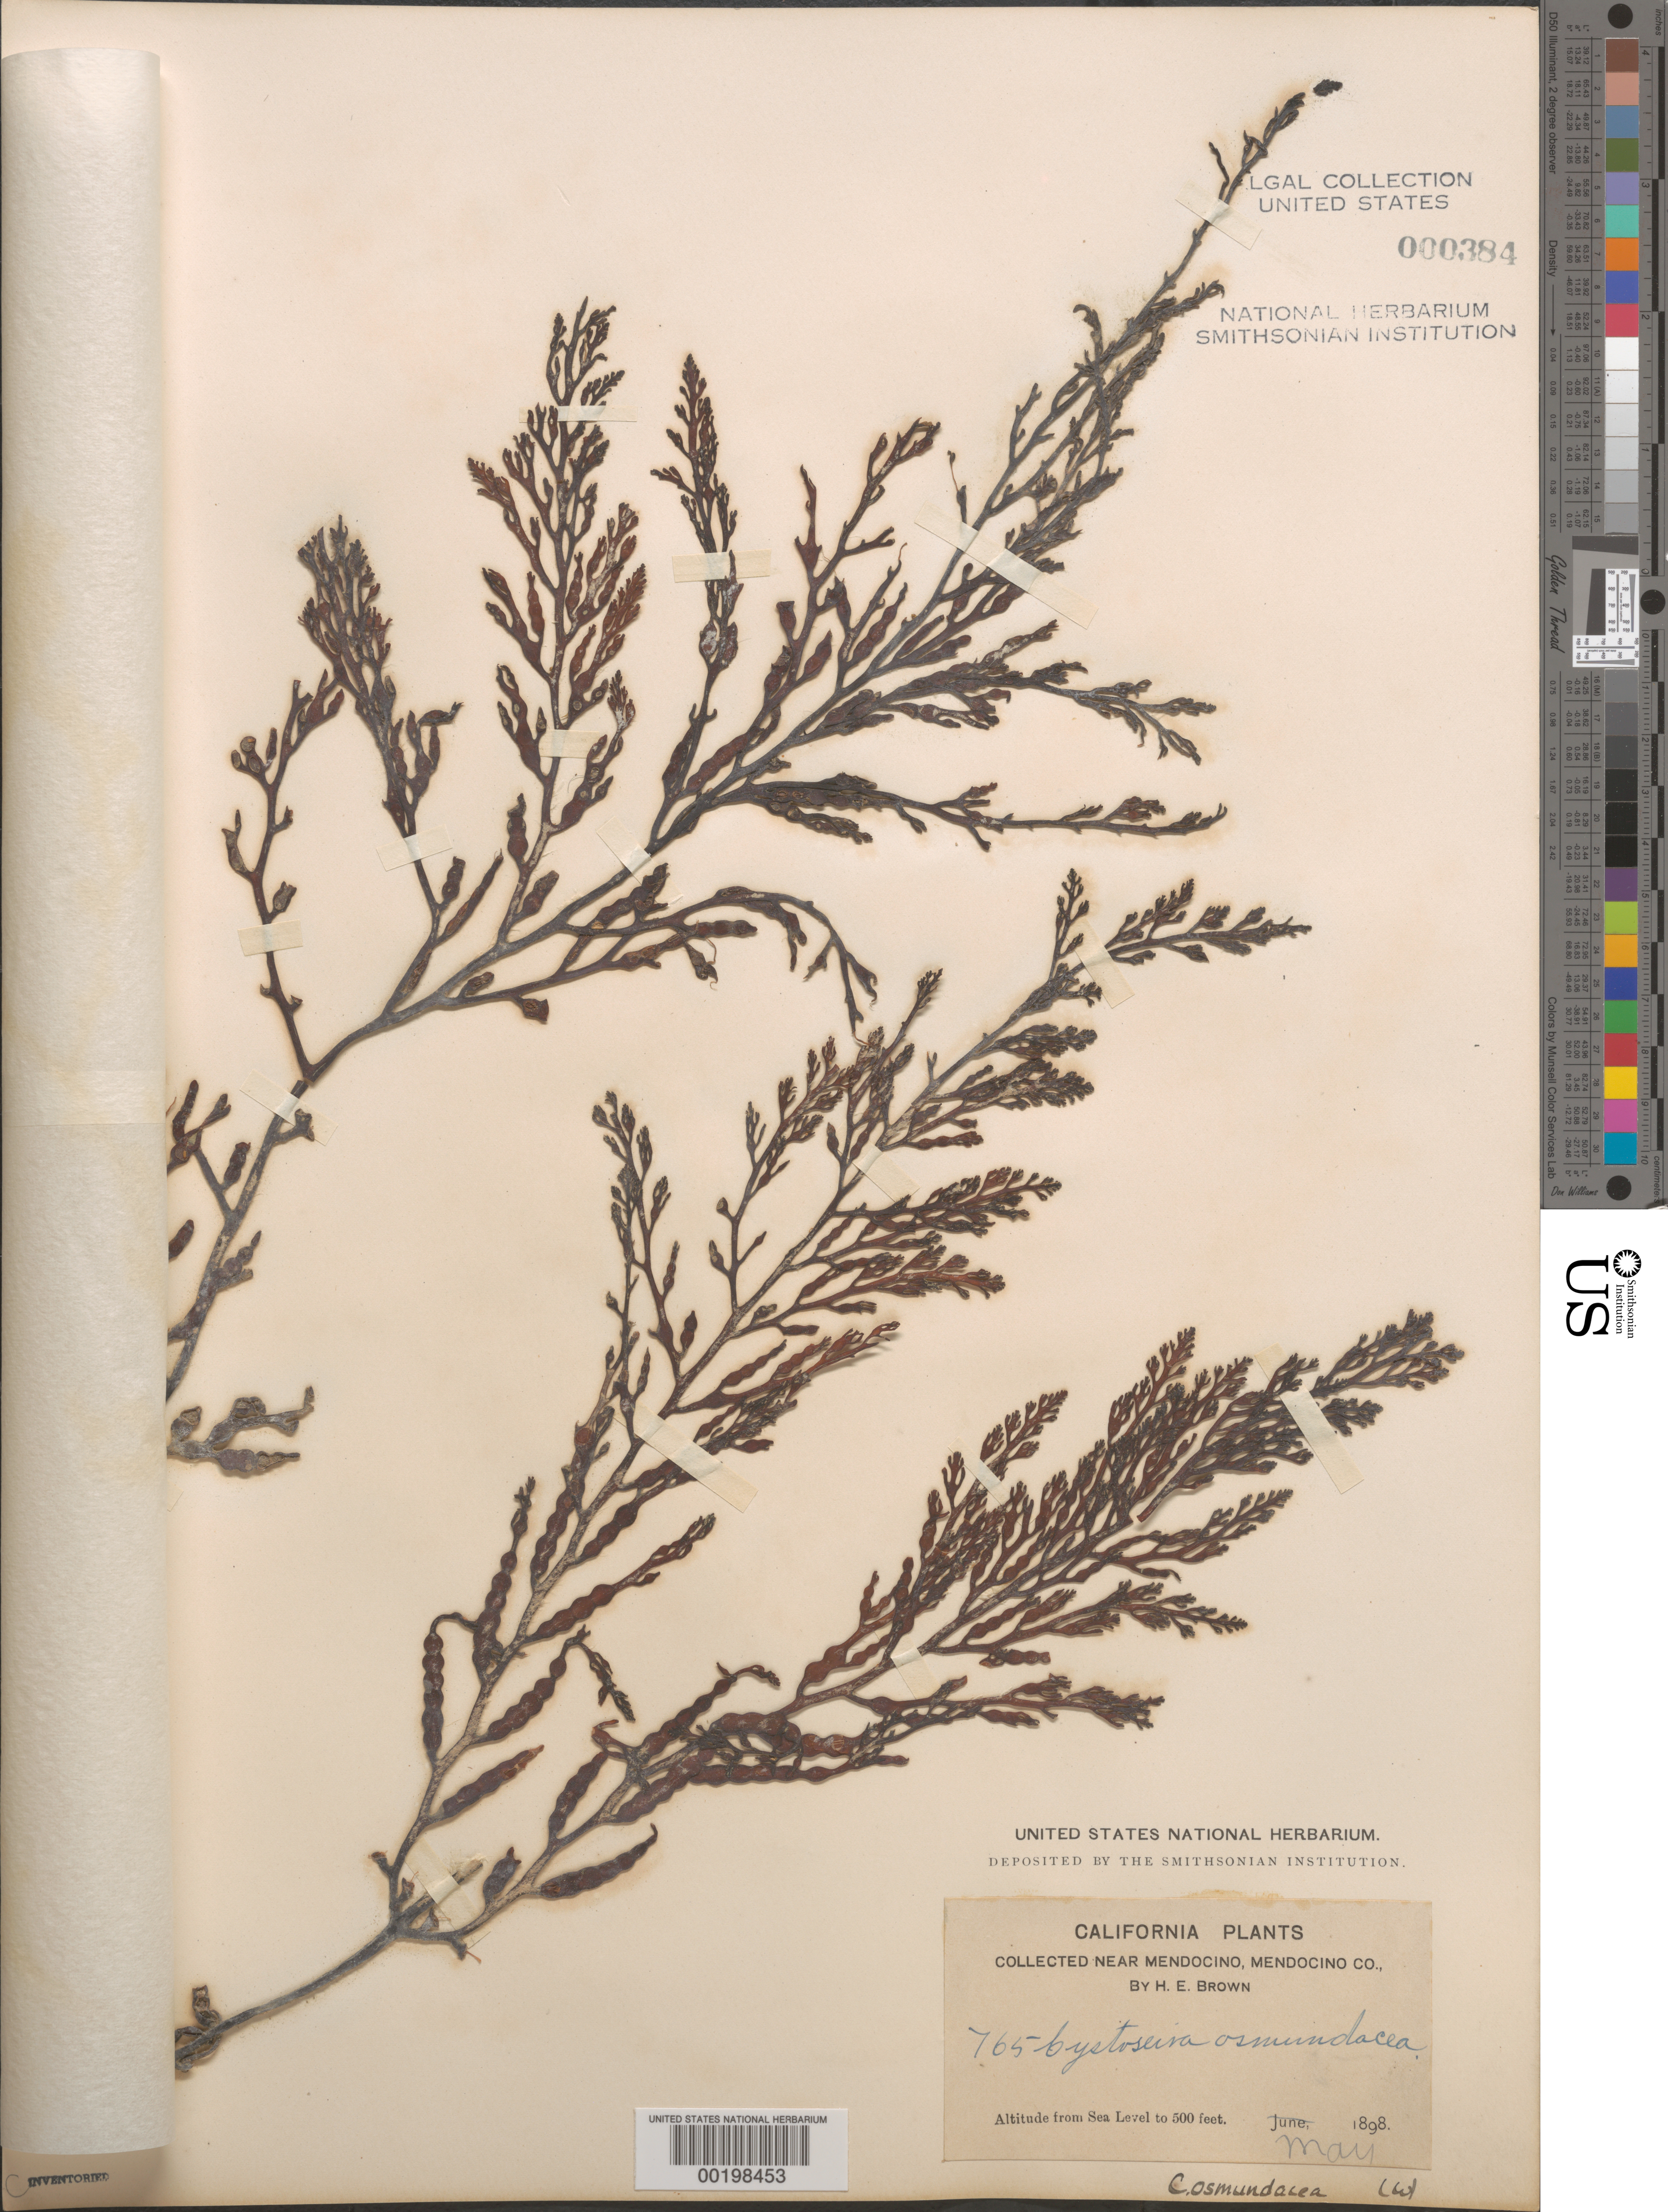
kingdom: Chromista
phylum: Ochrophyta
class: Phaeophyceae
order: Fucales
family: Sargassaceae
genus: Cystoseira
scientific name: Cystoseira osmundacea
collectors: H. E. Brown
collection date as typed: May 1898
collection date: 1898-05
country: United States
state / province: California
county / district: Mendocino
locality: Near Mendocino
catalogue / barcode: US 384